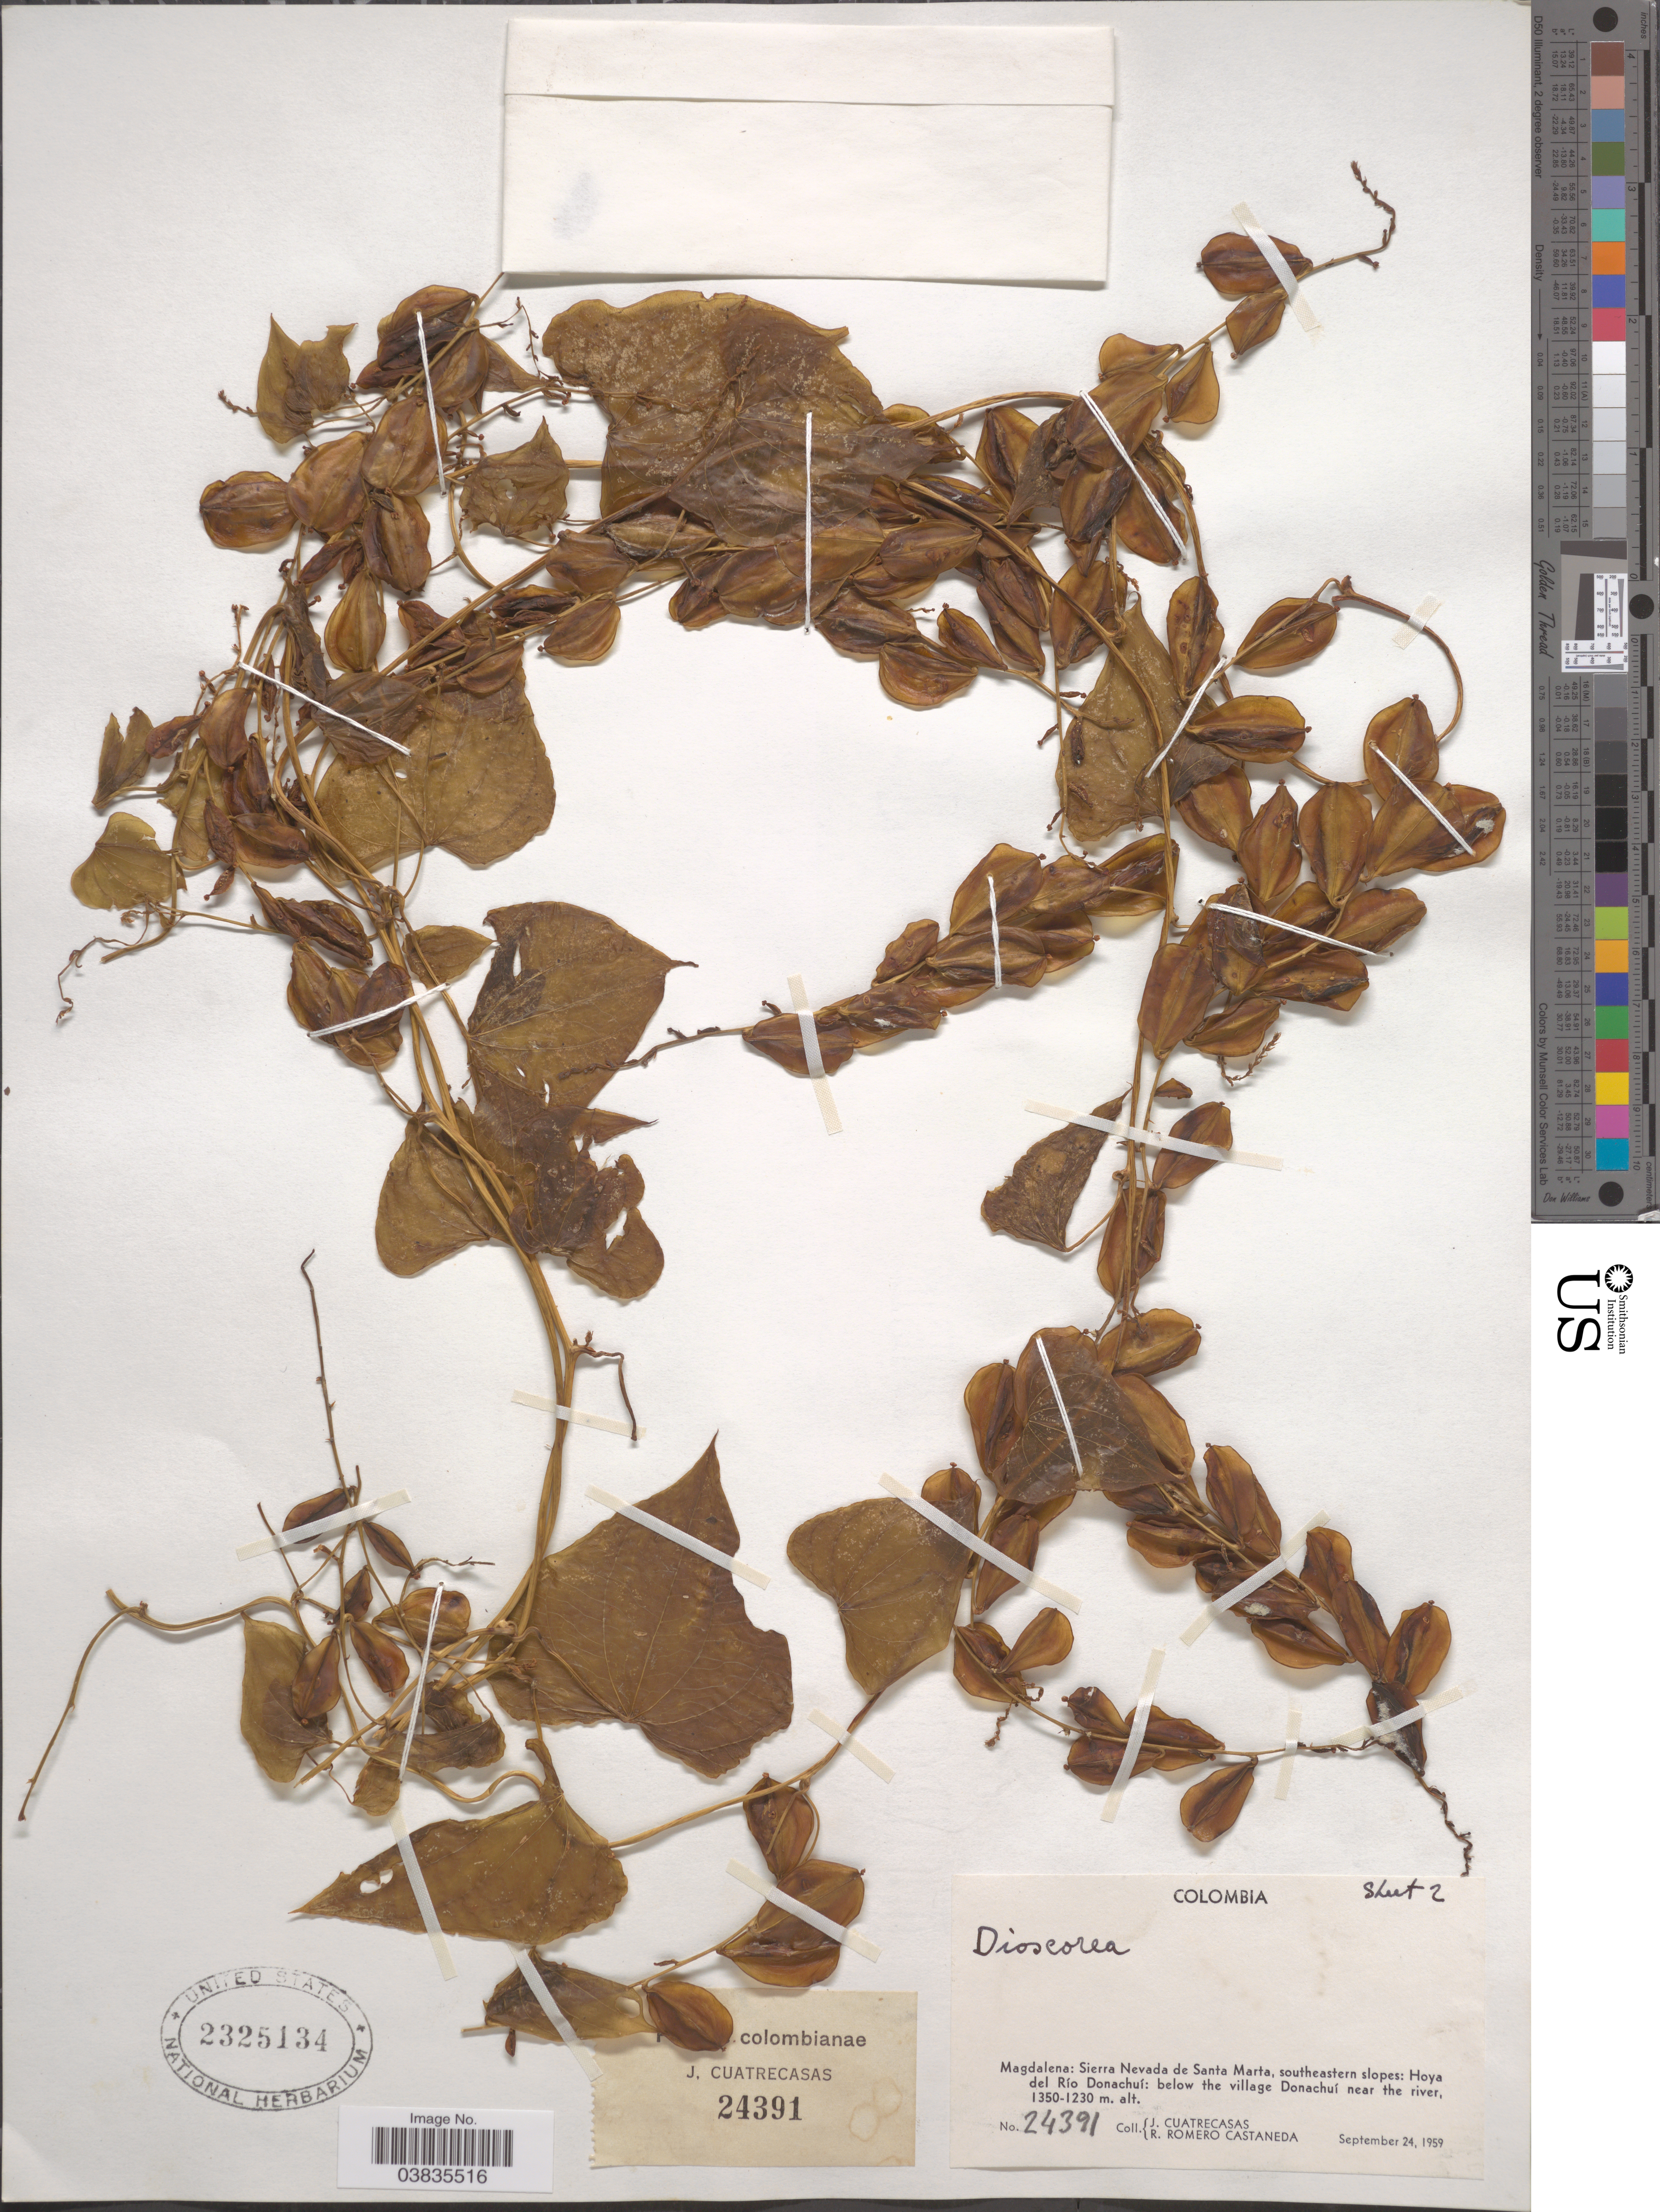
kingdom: Plantae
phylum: Tracheophyta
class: Liliopsida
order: Dioscoreales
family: Dioscoreaceae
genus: Dioscorea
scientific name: Dioscorea sp.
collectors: J. Cuatrecasas & R. Romero Castañeda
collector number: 24391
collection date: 1959-09-24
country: Colombia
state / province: Magdalena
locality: Sierra Nevada de Santa Marta, southeastern slopes: Hoya del Río Donachuí: below the village Donachuí near the river.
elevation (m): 1230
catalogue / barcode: US 2325134